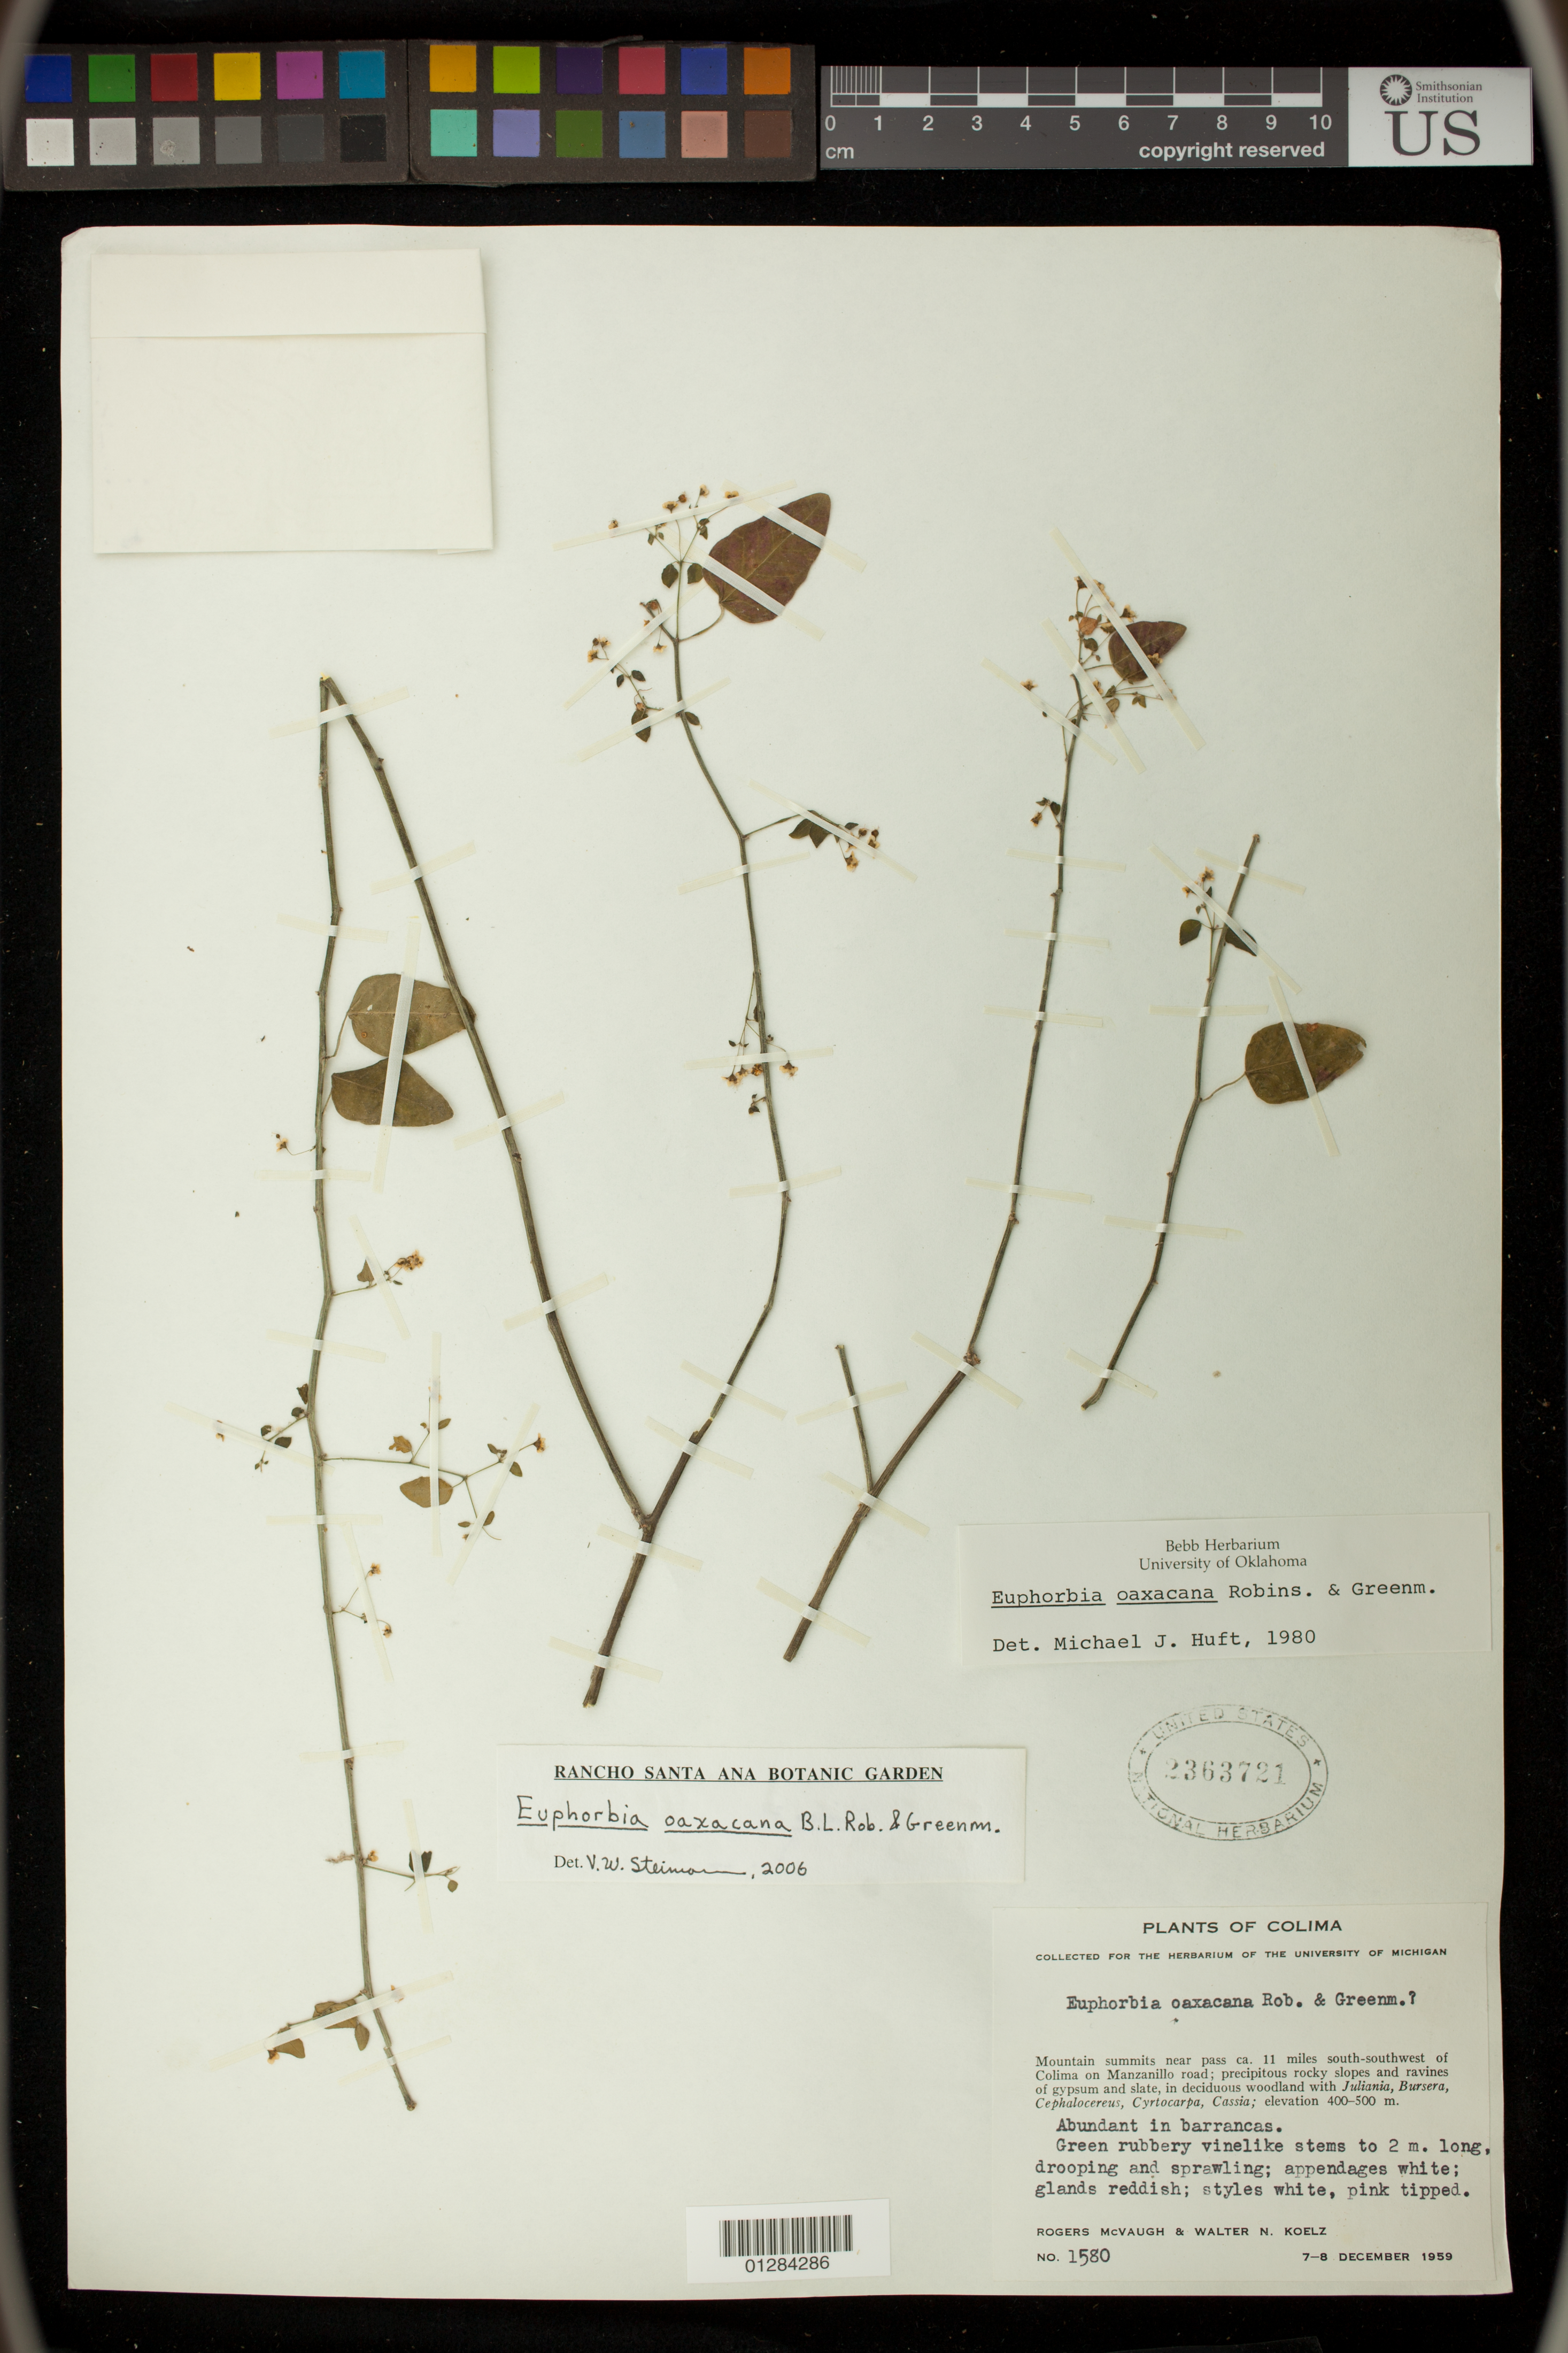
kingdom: Plantae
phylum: Tracheophyta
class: Magnoliopsida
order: Malpighiales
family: Euphorbiaceae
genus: Euphorbia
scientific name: Euphorbia oaxacana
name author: B.L. Rob. & Greenm.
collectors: W. N. Koelz & R. McVaugh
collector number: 1580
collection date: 1959-12-07/1959-12-08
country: Mexico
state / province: Colima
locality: Mountain summits near pass ca. 11 miles south-southwest of Colima on Manzanillo road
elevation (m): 400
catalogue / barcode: US 2363721